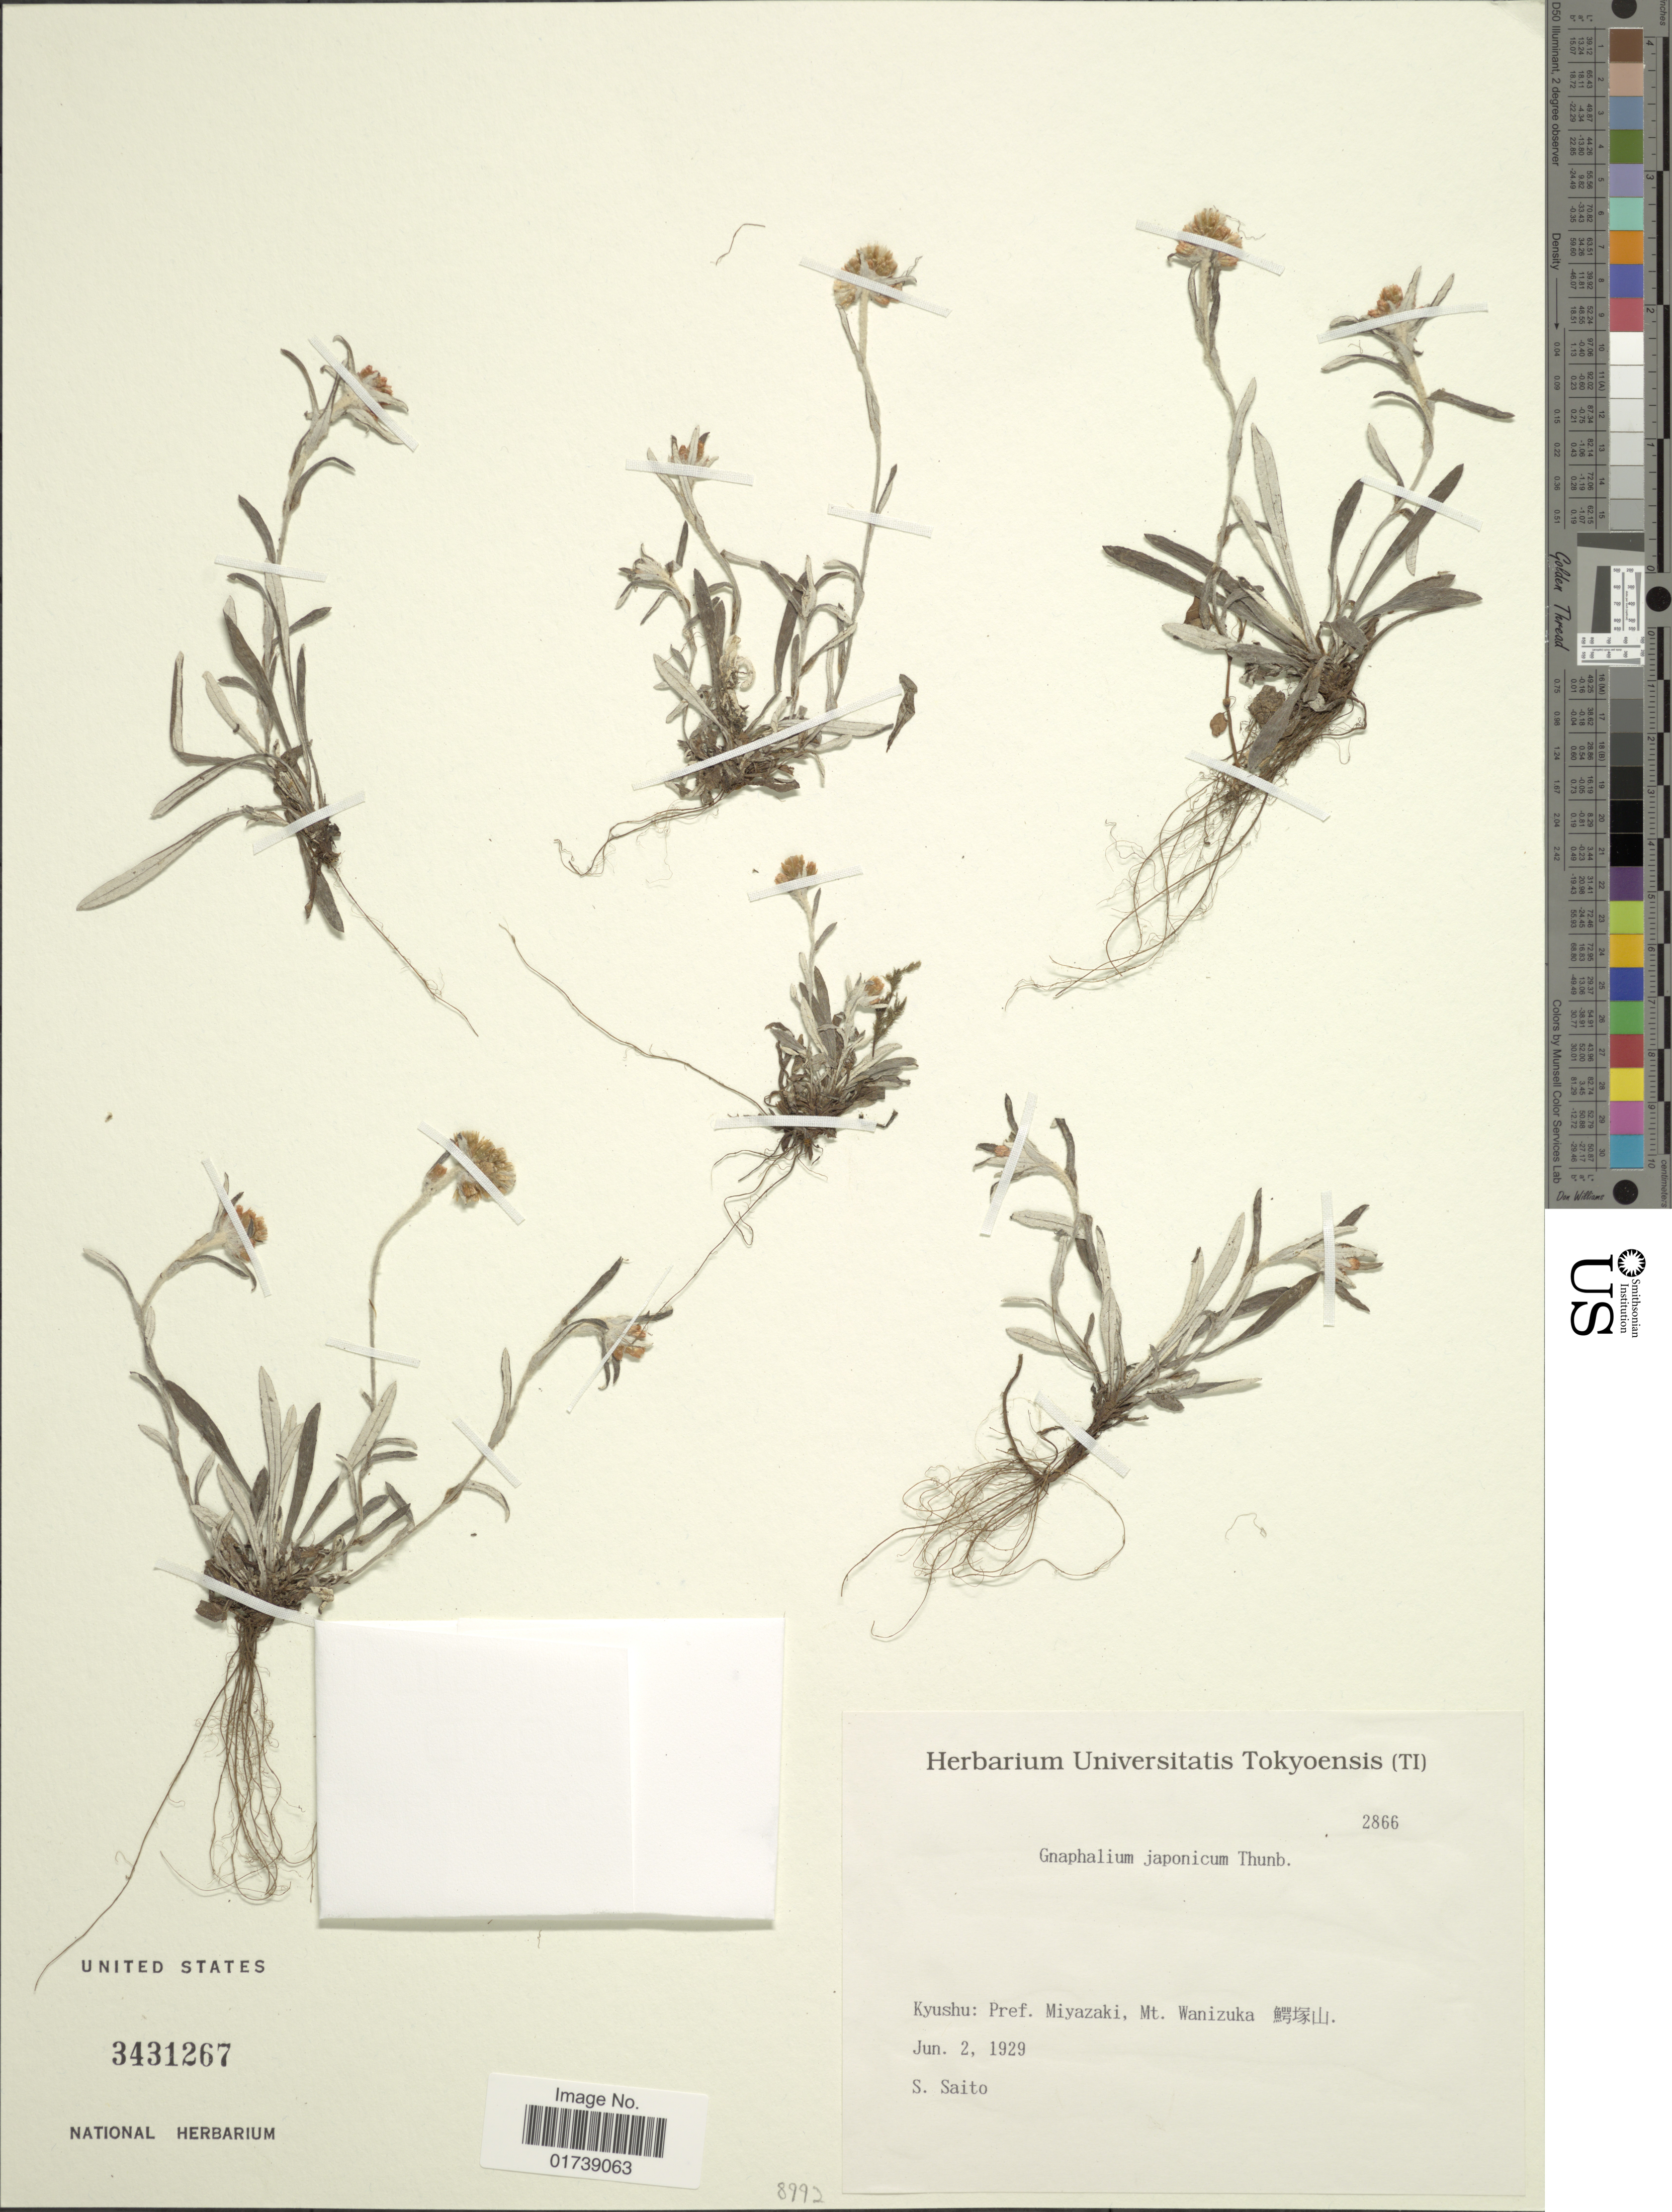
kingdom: Plantae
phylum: Tracheophyta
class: Magnoliopsida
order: Asterales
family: Asteraceae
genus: Euchiton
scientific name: Euchiton japonicus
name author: (Thunb.) Anderb.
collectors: S. Saito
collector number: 2866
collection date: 1929-06-02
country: Japan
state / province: Miyazaki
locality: Kyushu: Pref. Miyazaki, Mt. Wanizuka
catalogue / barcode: US 3431267